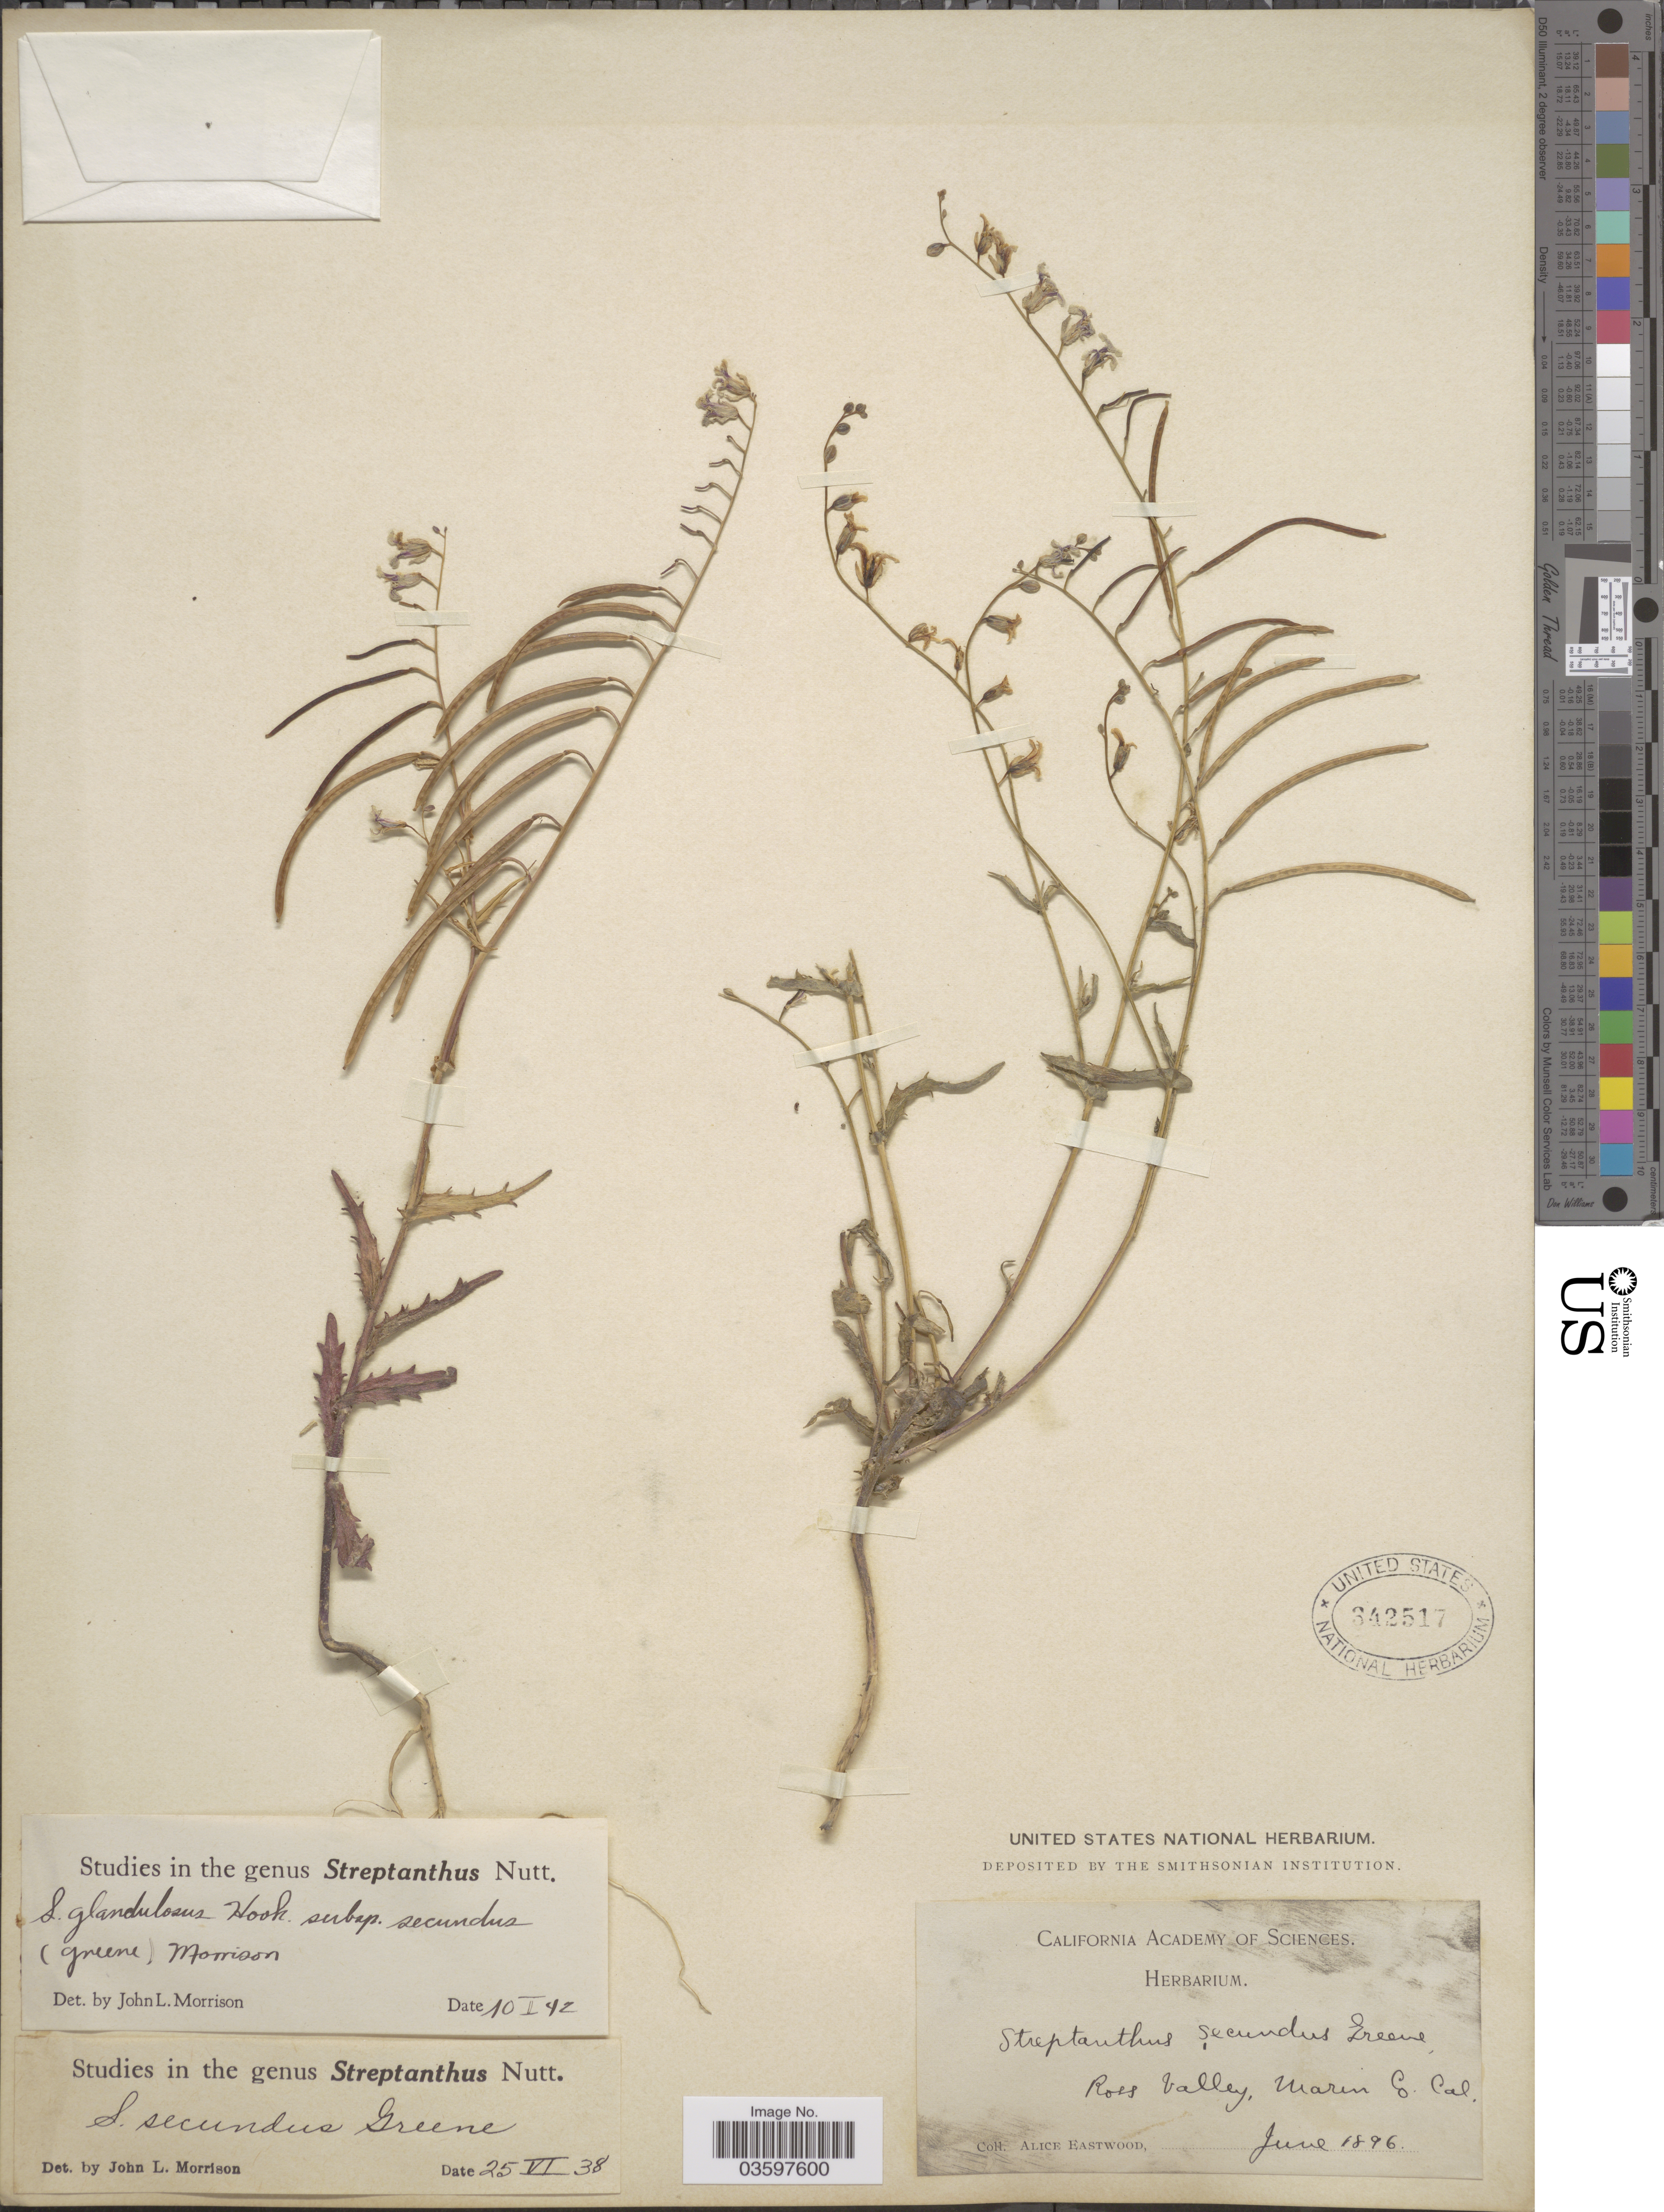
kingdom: Plantae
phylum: Tracheophyta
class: Magnoliopsida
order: Brassicales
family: Brassicaceae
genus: Streptanthus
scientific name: Streptanthus glandulosus var. secundus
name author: (Greene) Munz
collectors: A. Eastwood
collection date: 1896-06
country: United States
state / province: California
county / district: Marin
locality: Ross Valley, Marin Co.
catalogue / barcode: US 342517